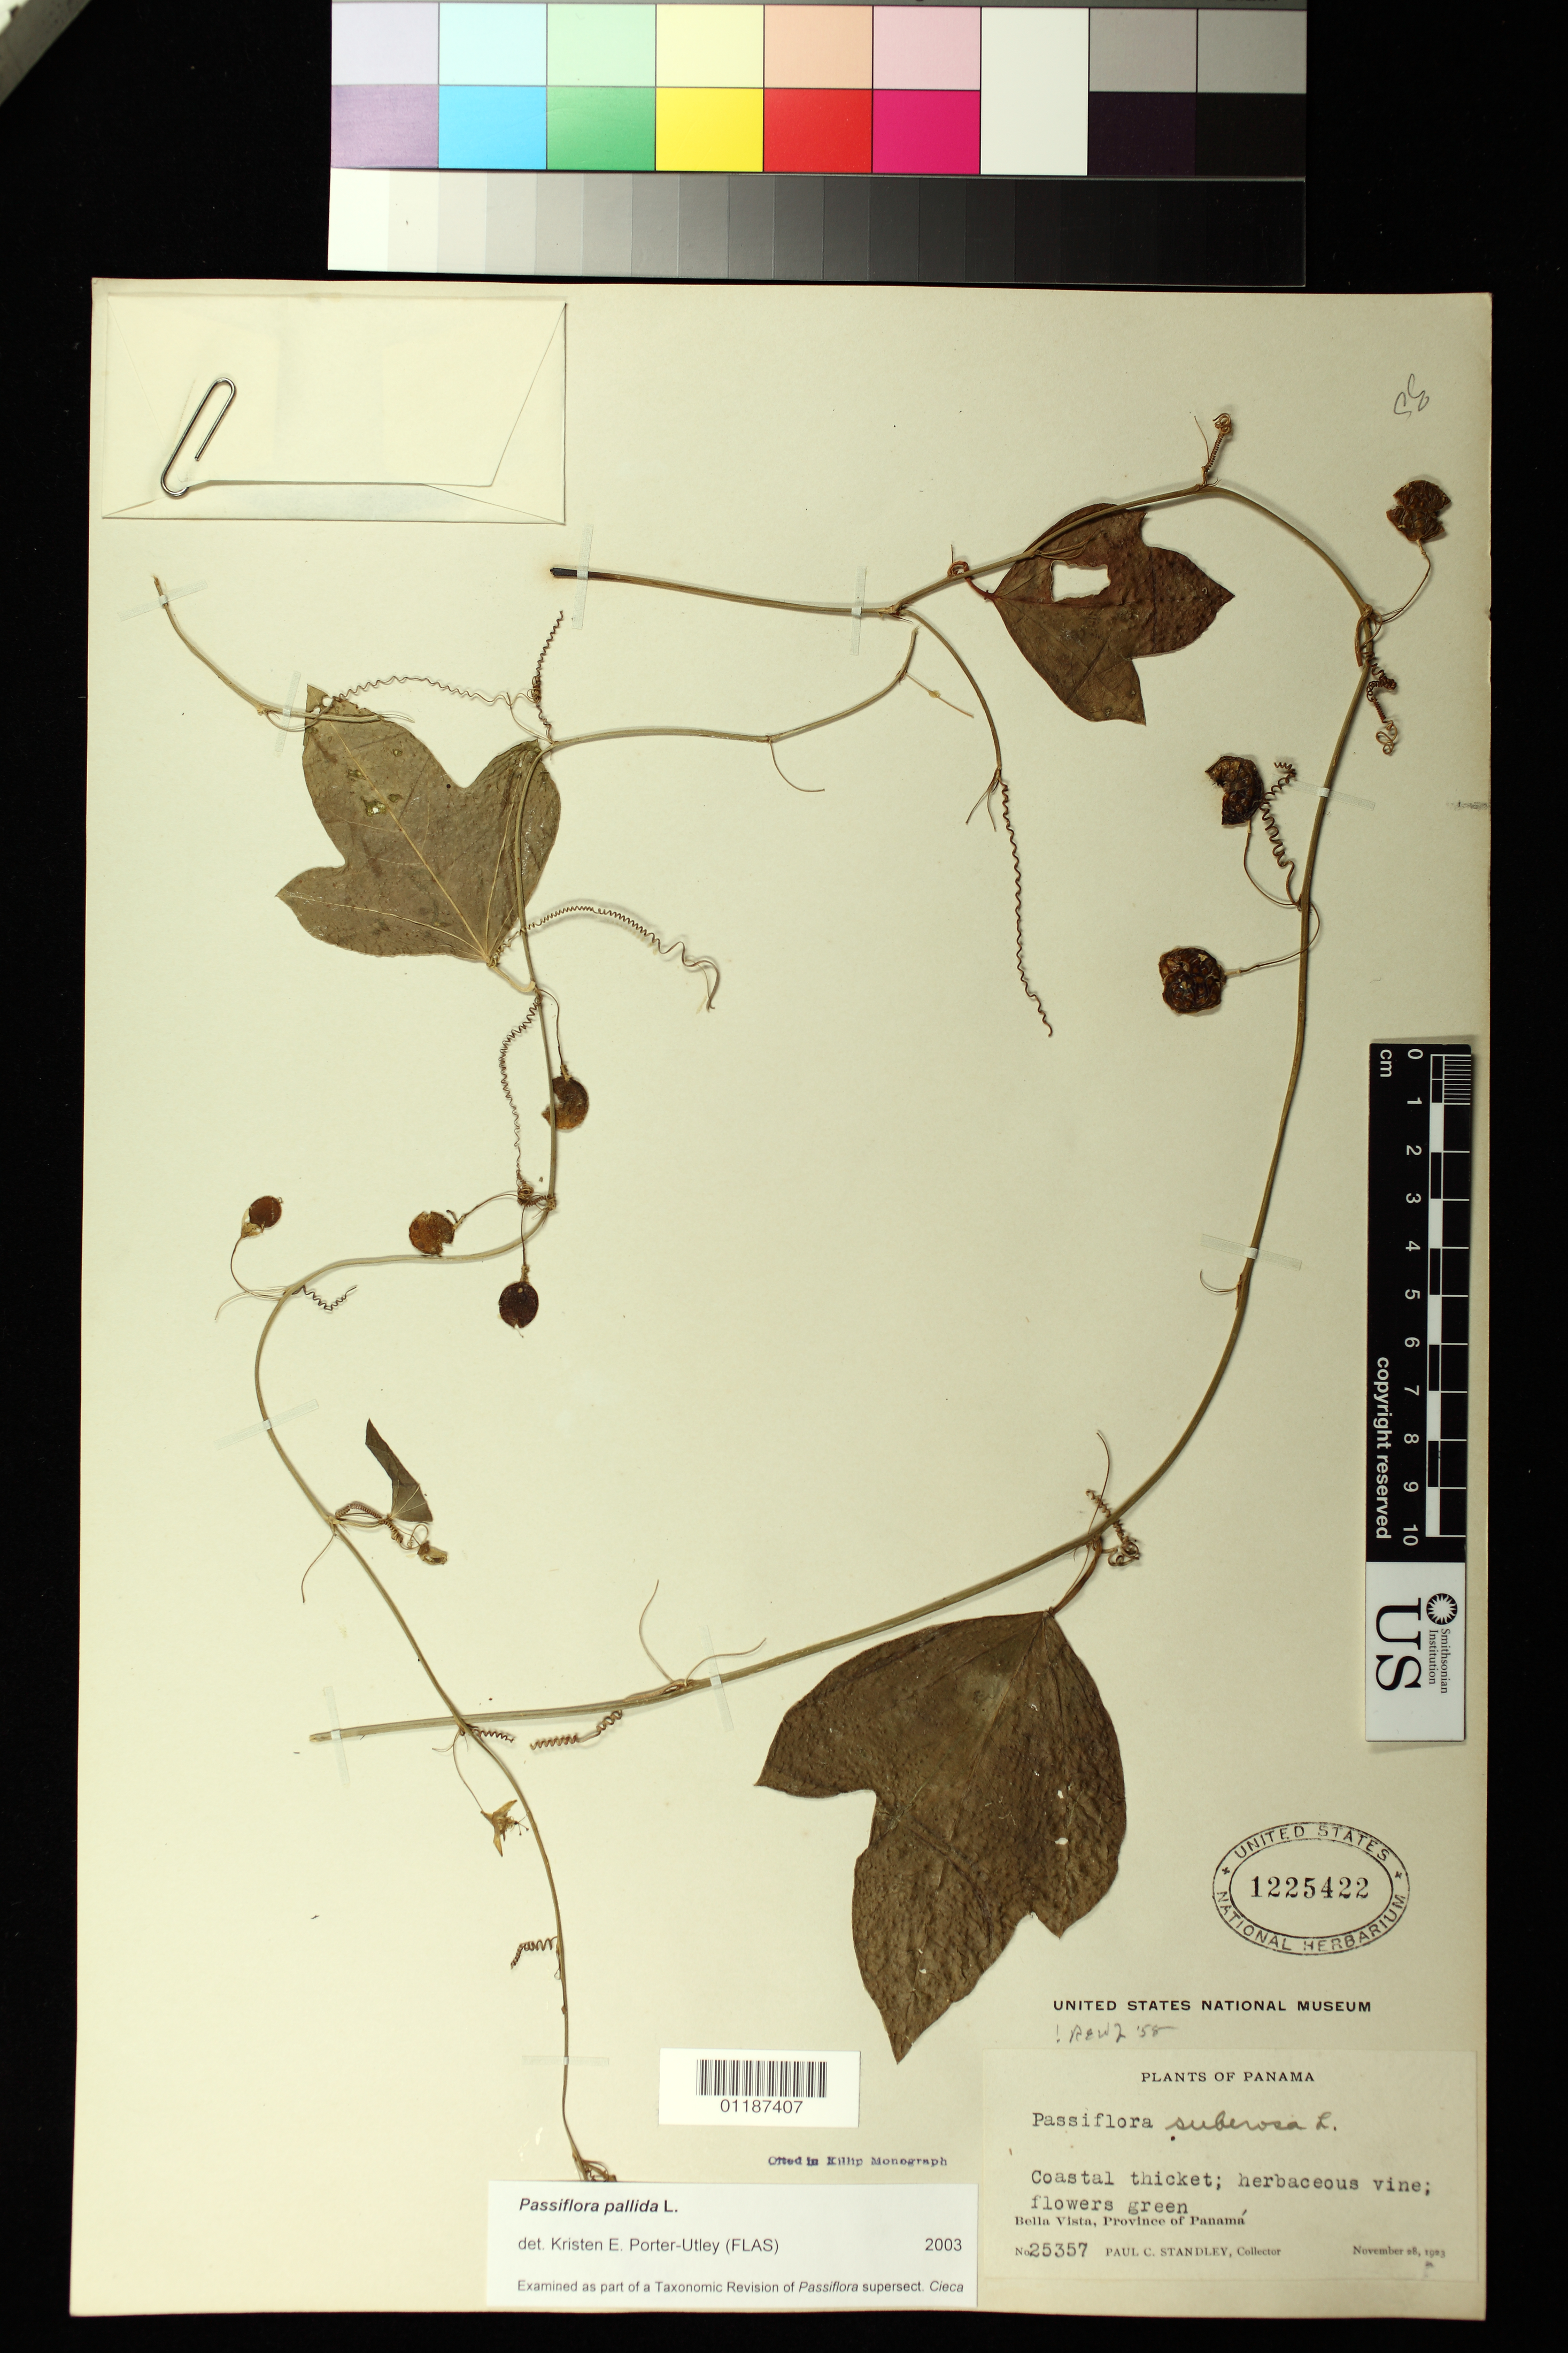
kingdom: Plantae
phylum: Tracheophyta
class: Magnoliopsida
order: Malpighiales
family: Passifloraceae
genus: Passiflora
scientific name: Passiflora pallida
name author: L.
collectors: P. C. Standley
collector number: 25357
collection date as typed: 28 Nov 1923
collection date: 1923-11-28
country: Panama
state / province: Panamá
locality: Bella Vista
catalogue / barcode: US 1225422